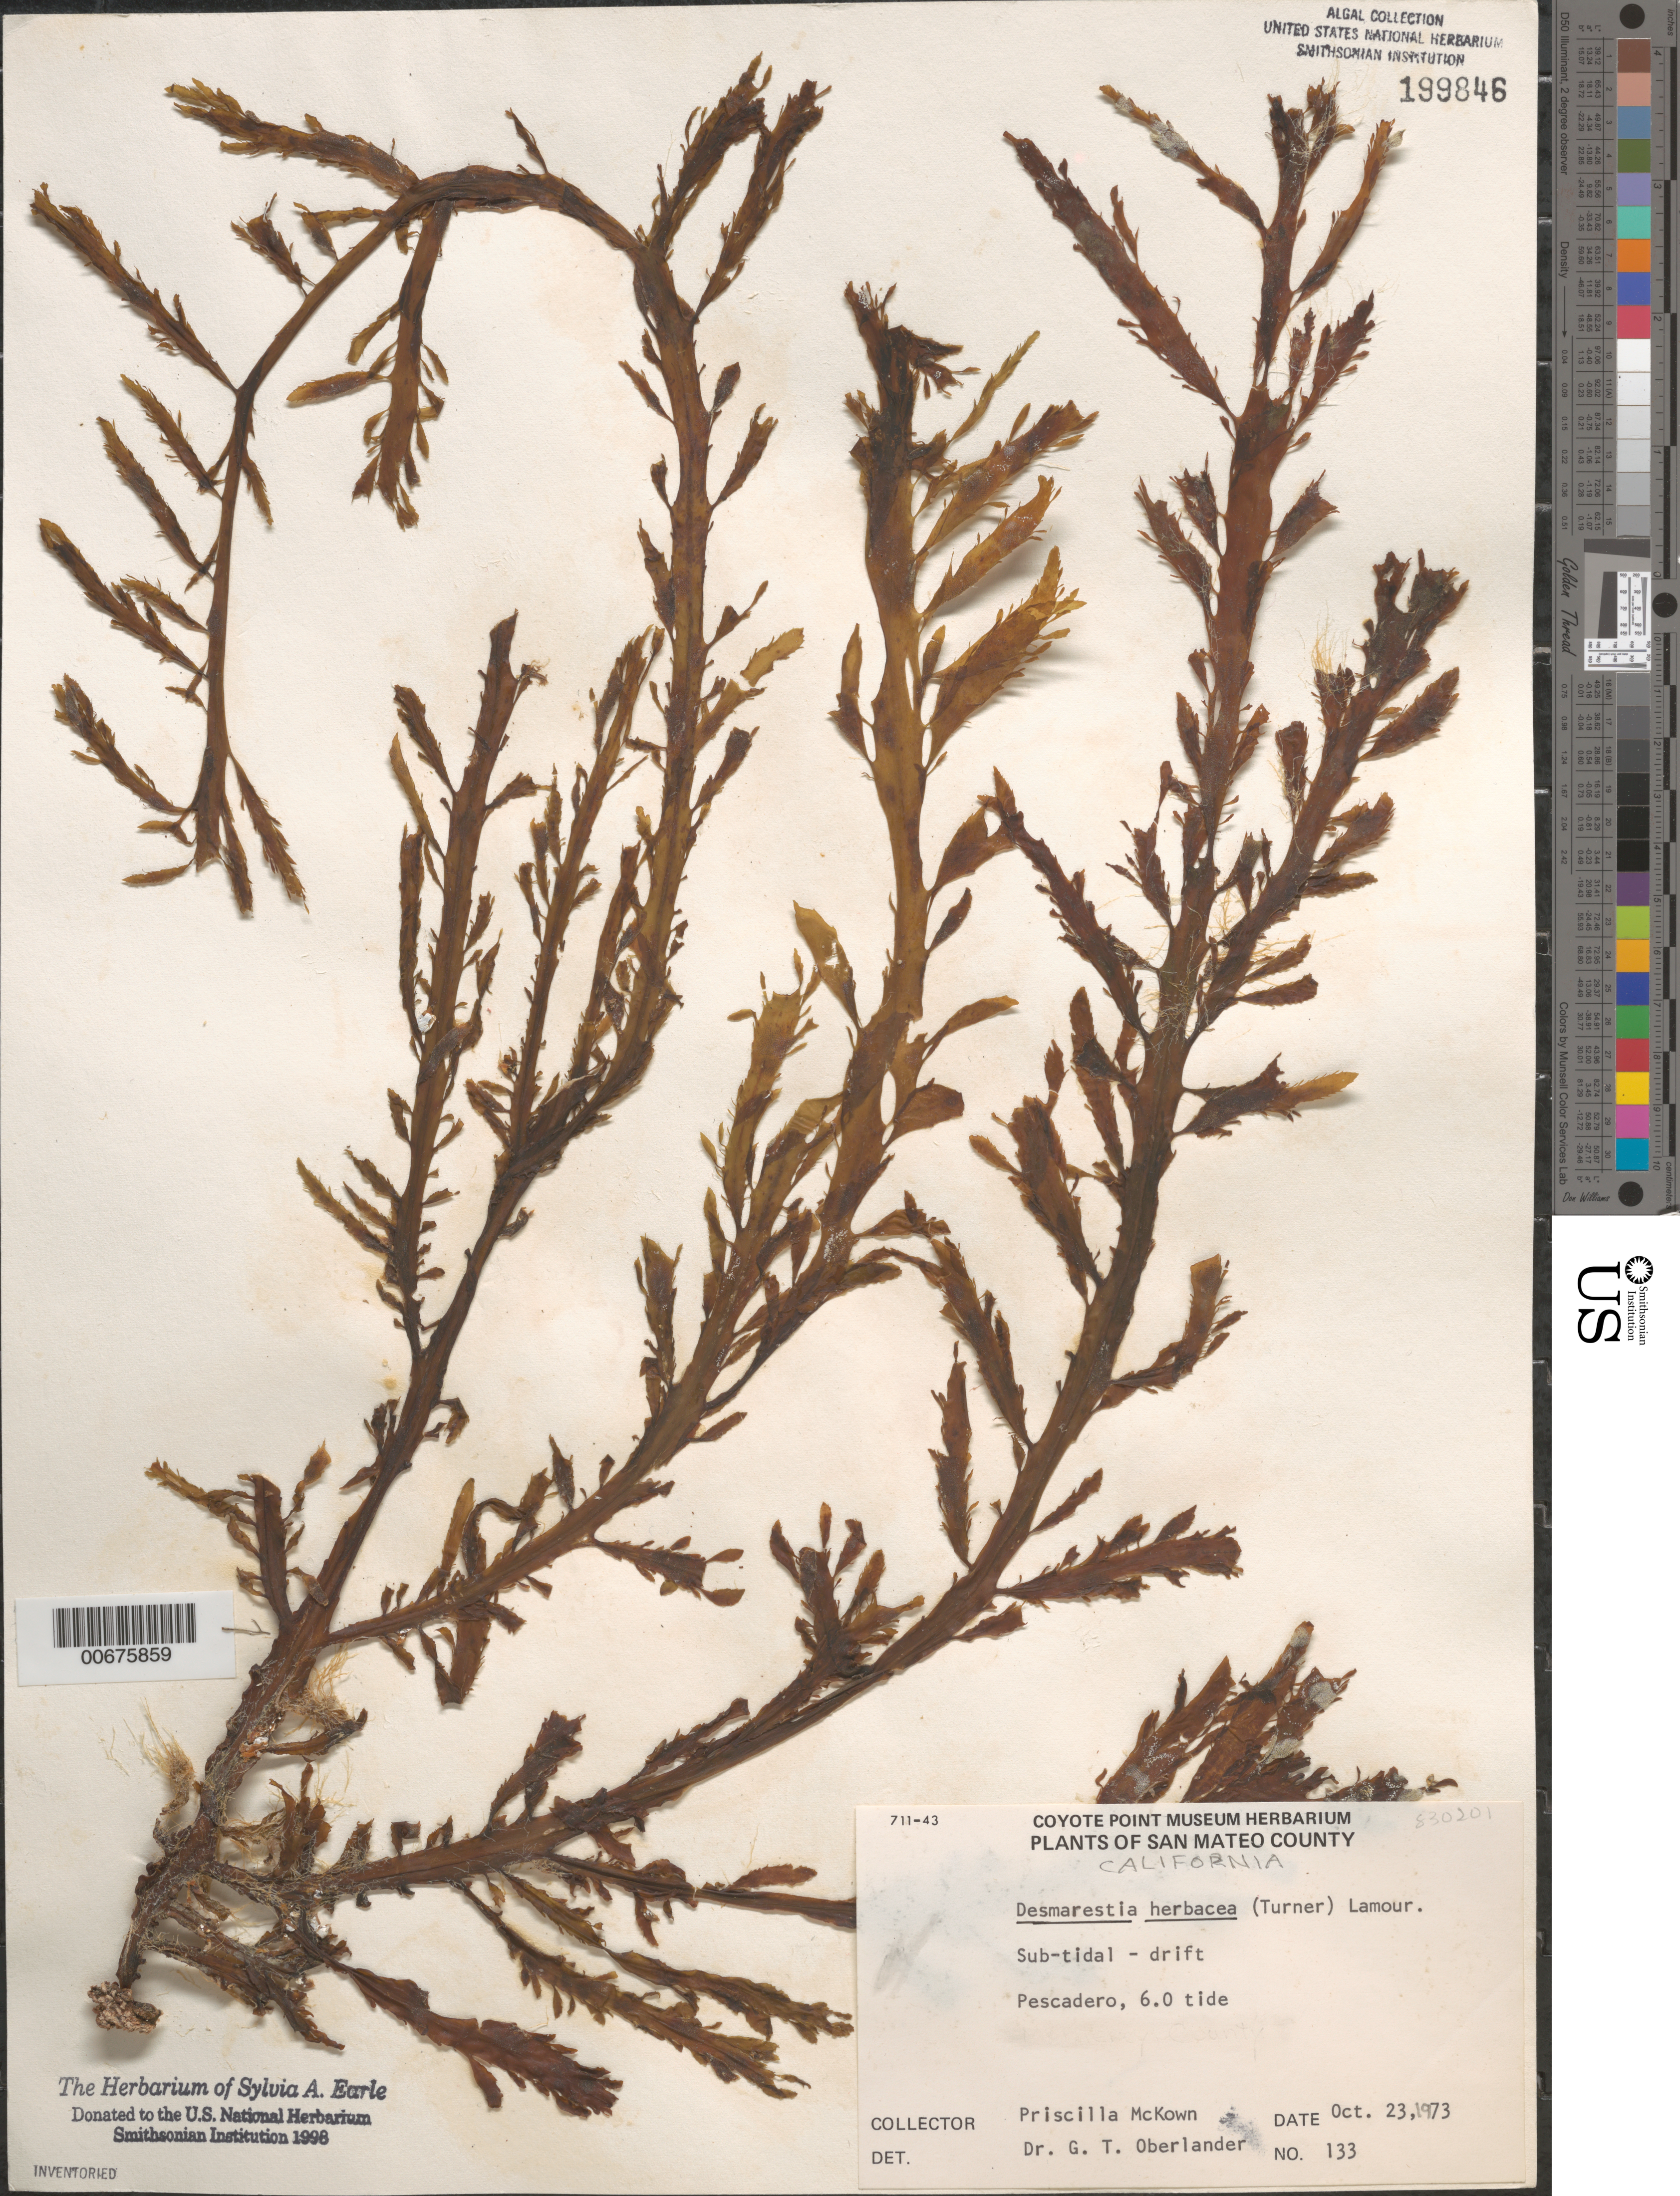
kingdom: Chromista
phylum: Ochrophyta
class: Phaeophyceae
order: Desmarestiales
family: Desmarestiaceae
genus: Desmarestia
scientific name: Desmarestia herbacea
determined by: Oberlander, G. T.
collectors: P. McKown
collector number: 133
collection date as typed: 23 Oct 1973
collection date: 1973-10-23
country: United States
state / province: California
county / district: San Mateo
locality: Pescadero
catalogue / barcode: US 199846